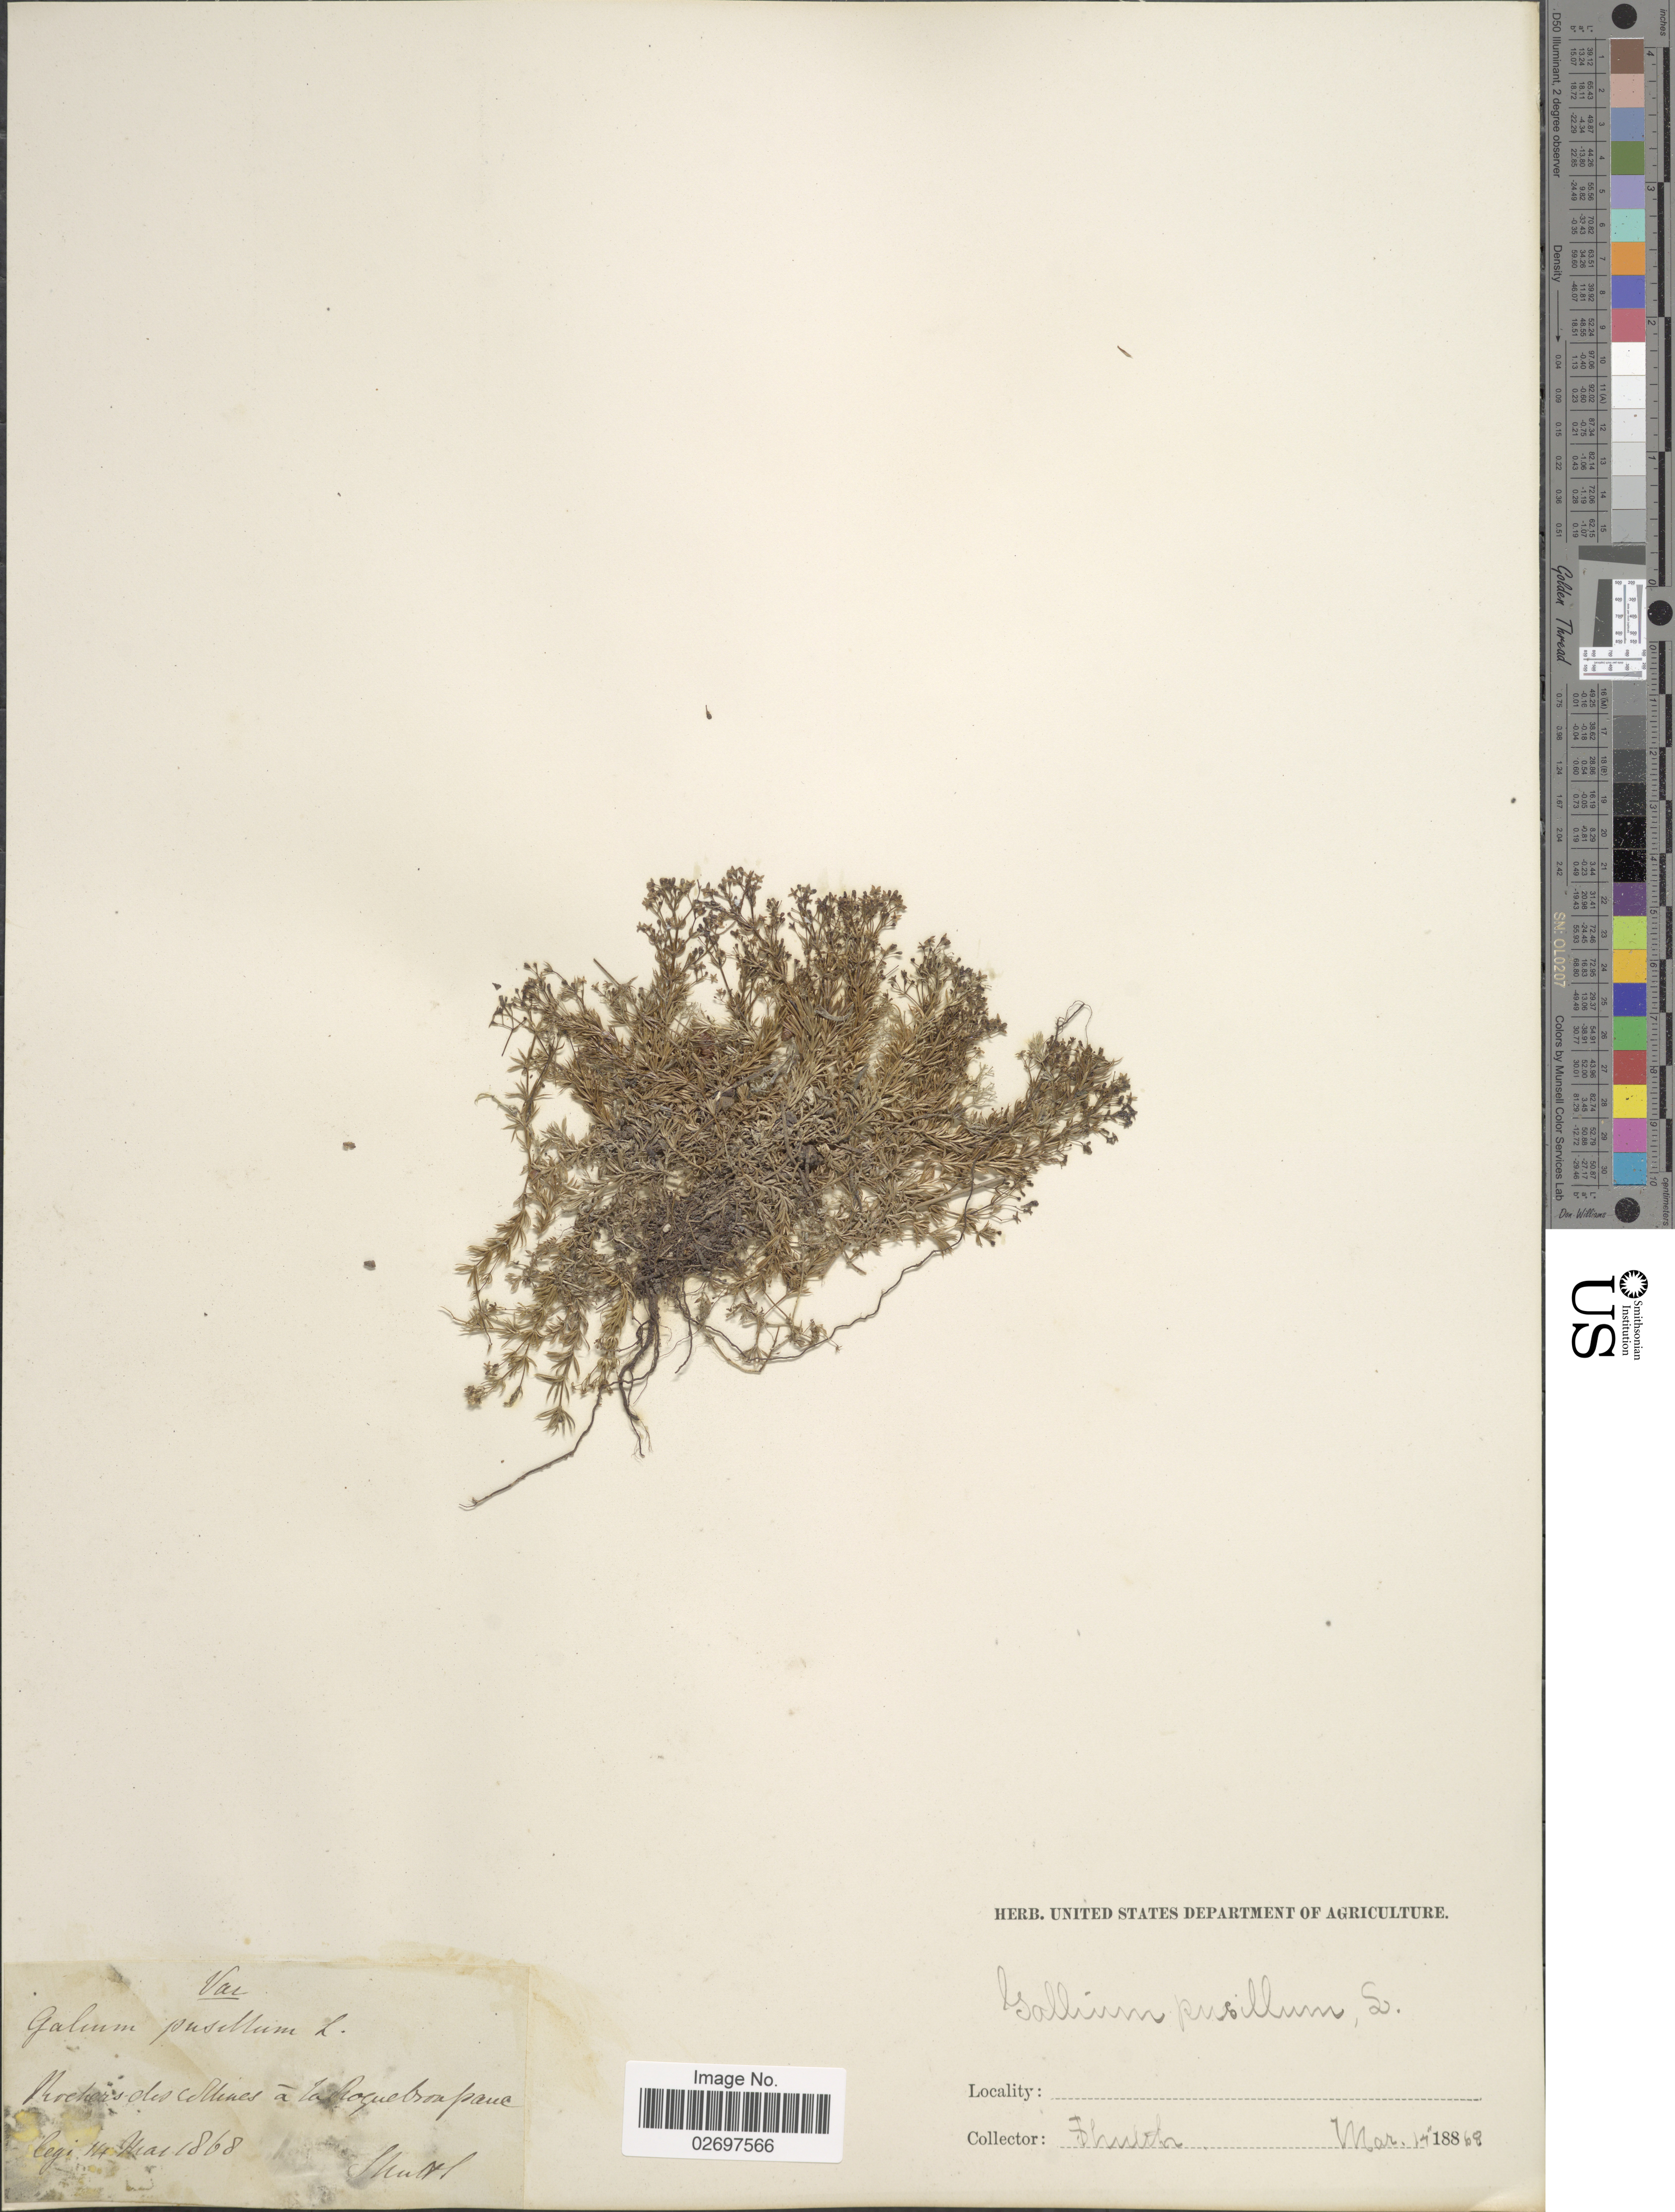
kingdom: Plantae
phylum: Tracheophyta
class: Magnoliopsida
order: Gentianales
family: Rubiaceae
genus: Galium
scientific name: Galium pusillum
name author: L.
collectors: Shuttl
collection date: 1868-05-14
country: France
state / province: Provence-Alpes-Côte d'Azur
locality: Var, Rochers des collines a la Roquebrussanne